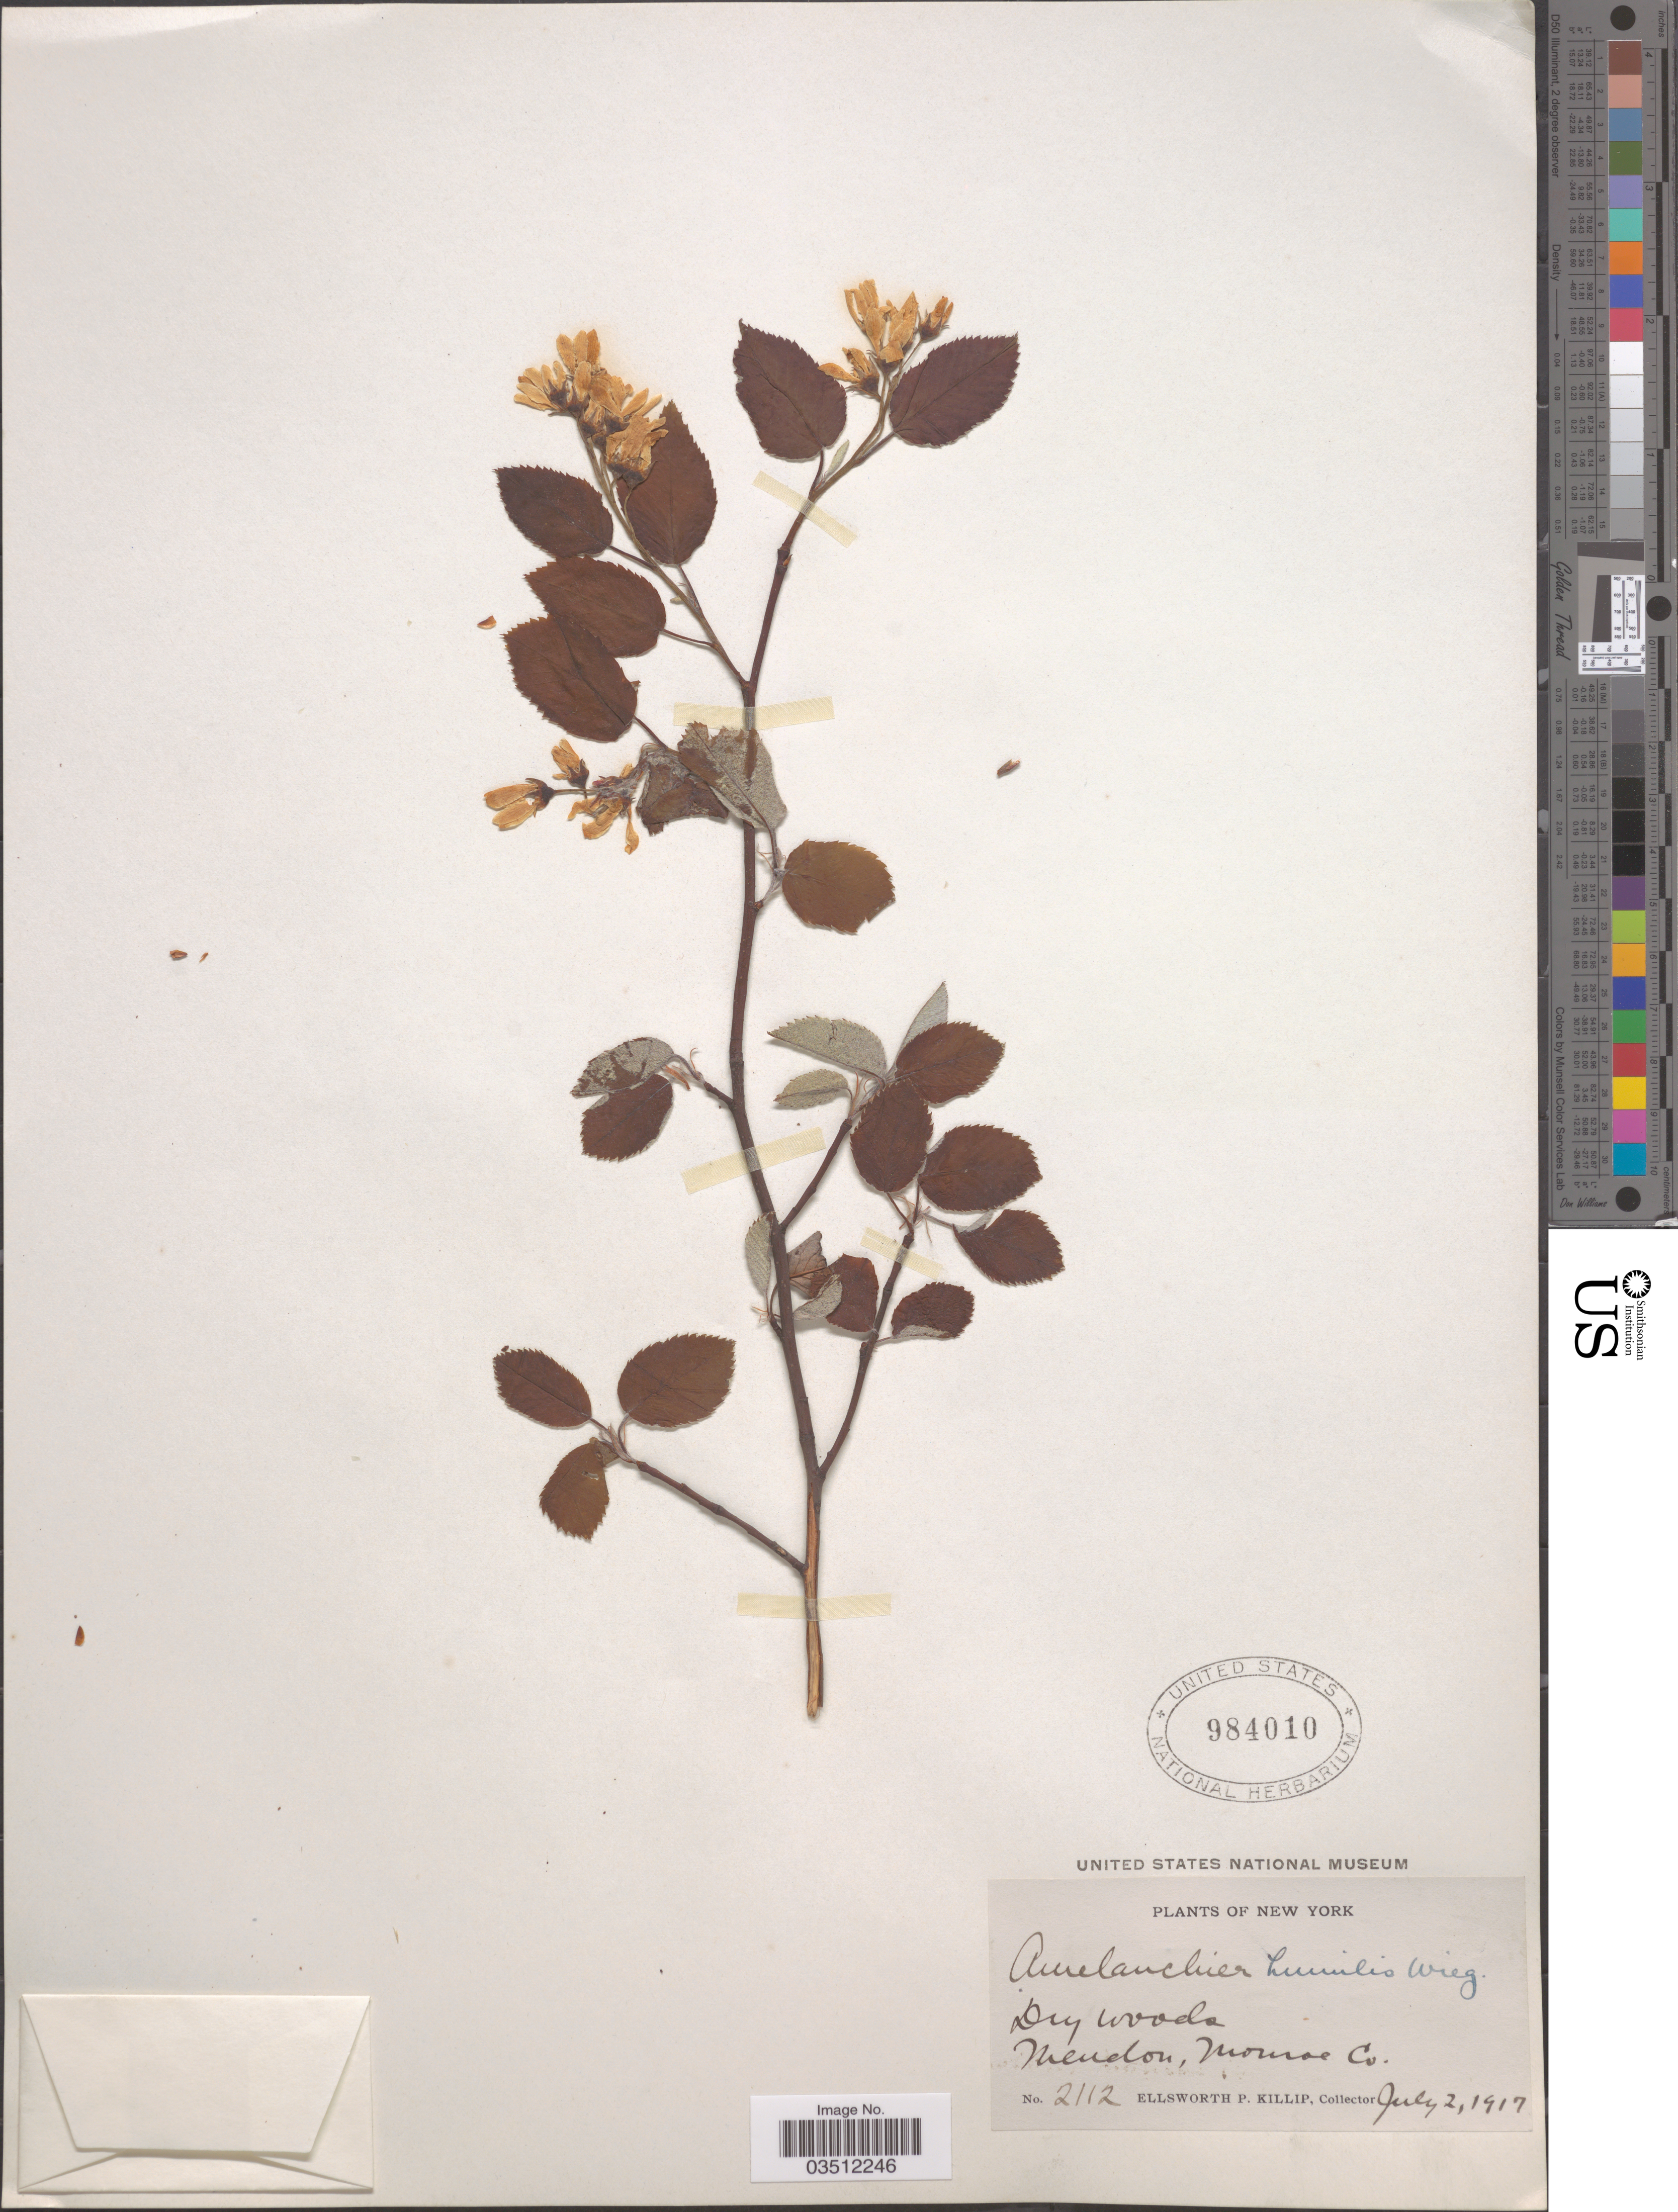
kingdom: Plantae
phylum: Tracheophyta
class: Magnoliopsida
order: Rosales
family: Rosaceae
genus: Amelanchier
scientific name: Amelanchier humilis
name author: Wiegand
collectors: E. P. Killip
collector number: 2112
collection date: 1917-07-02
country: United States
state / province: New York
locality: Mendon, Monroe Co.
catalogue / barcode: US 984010